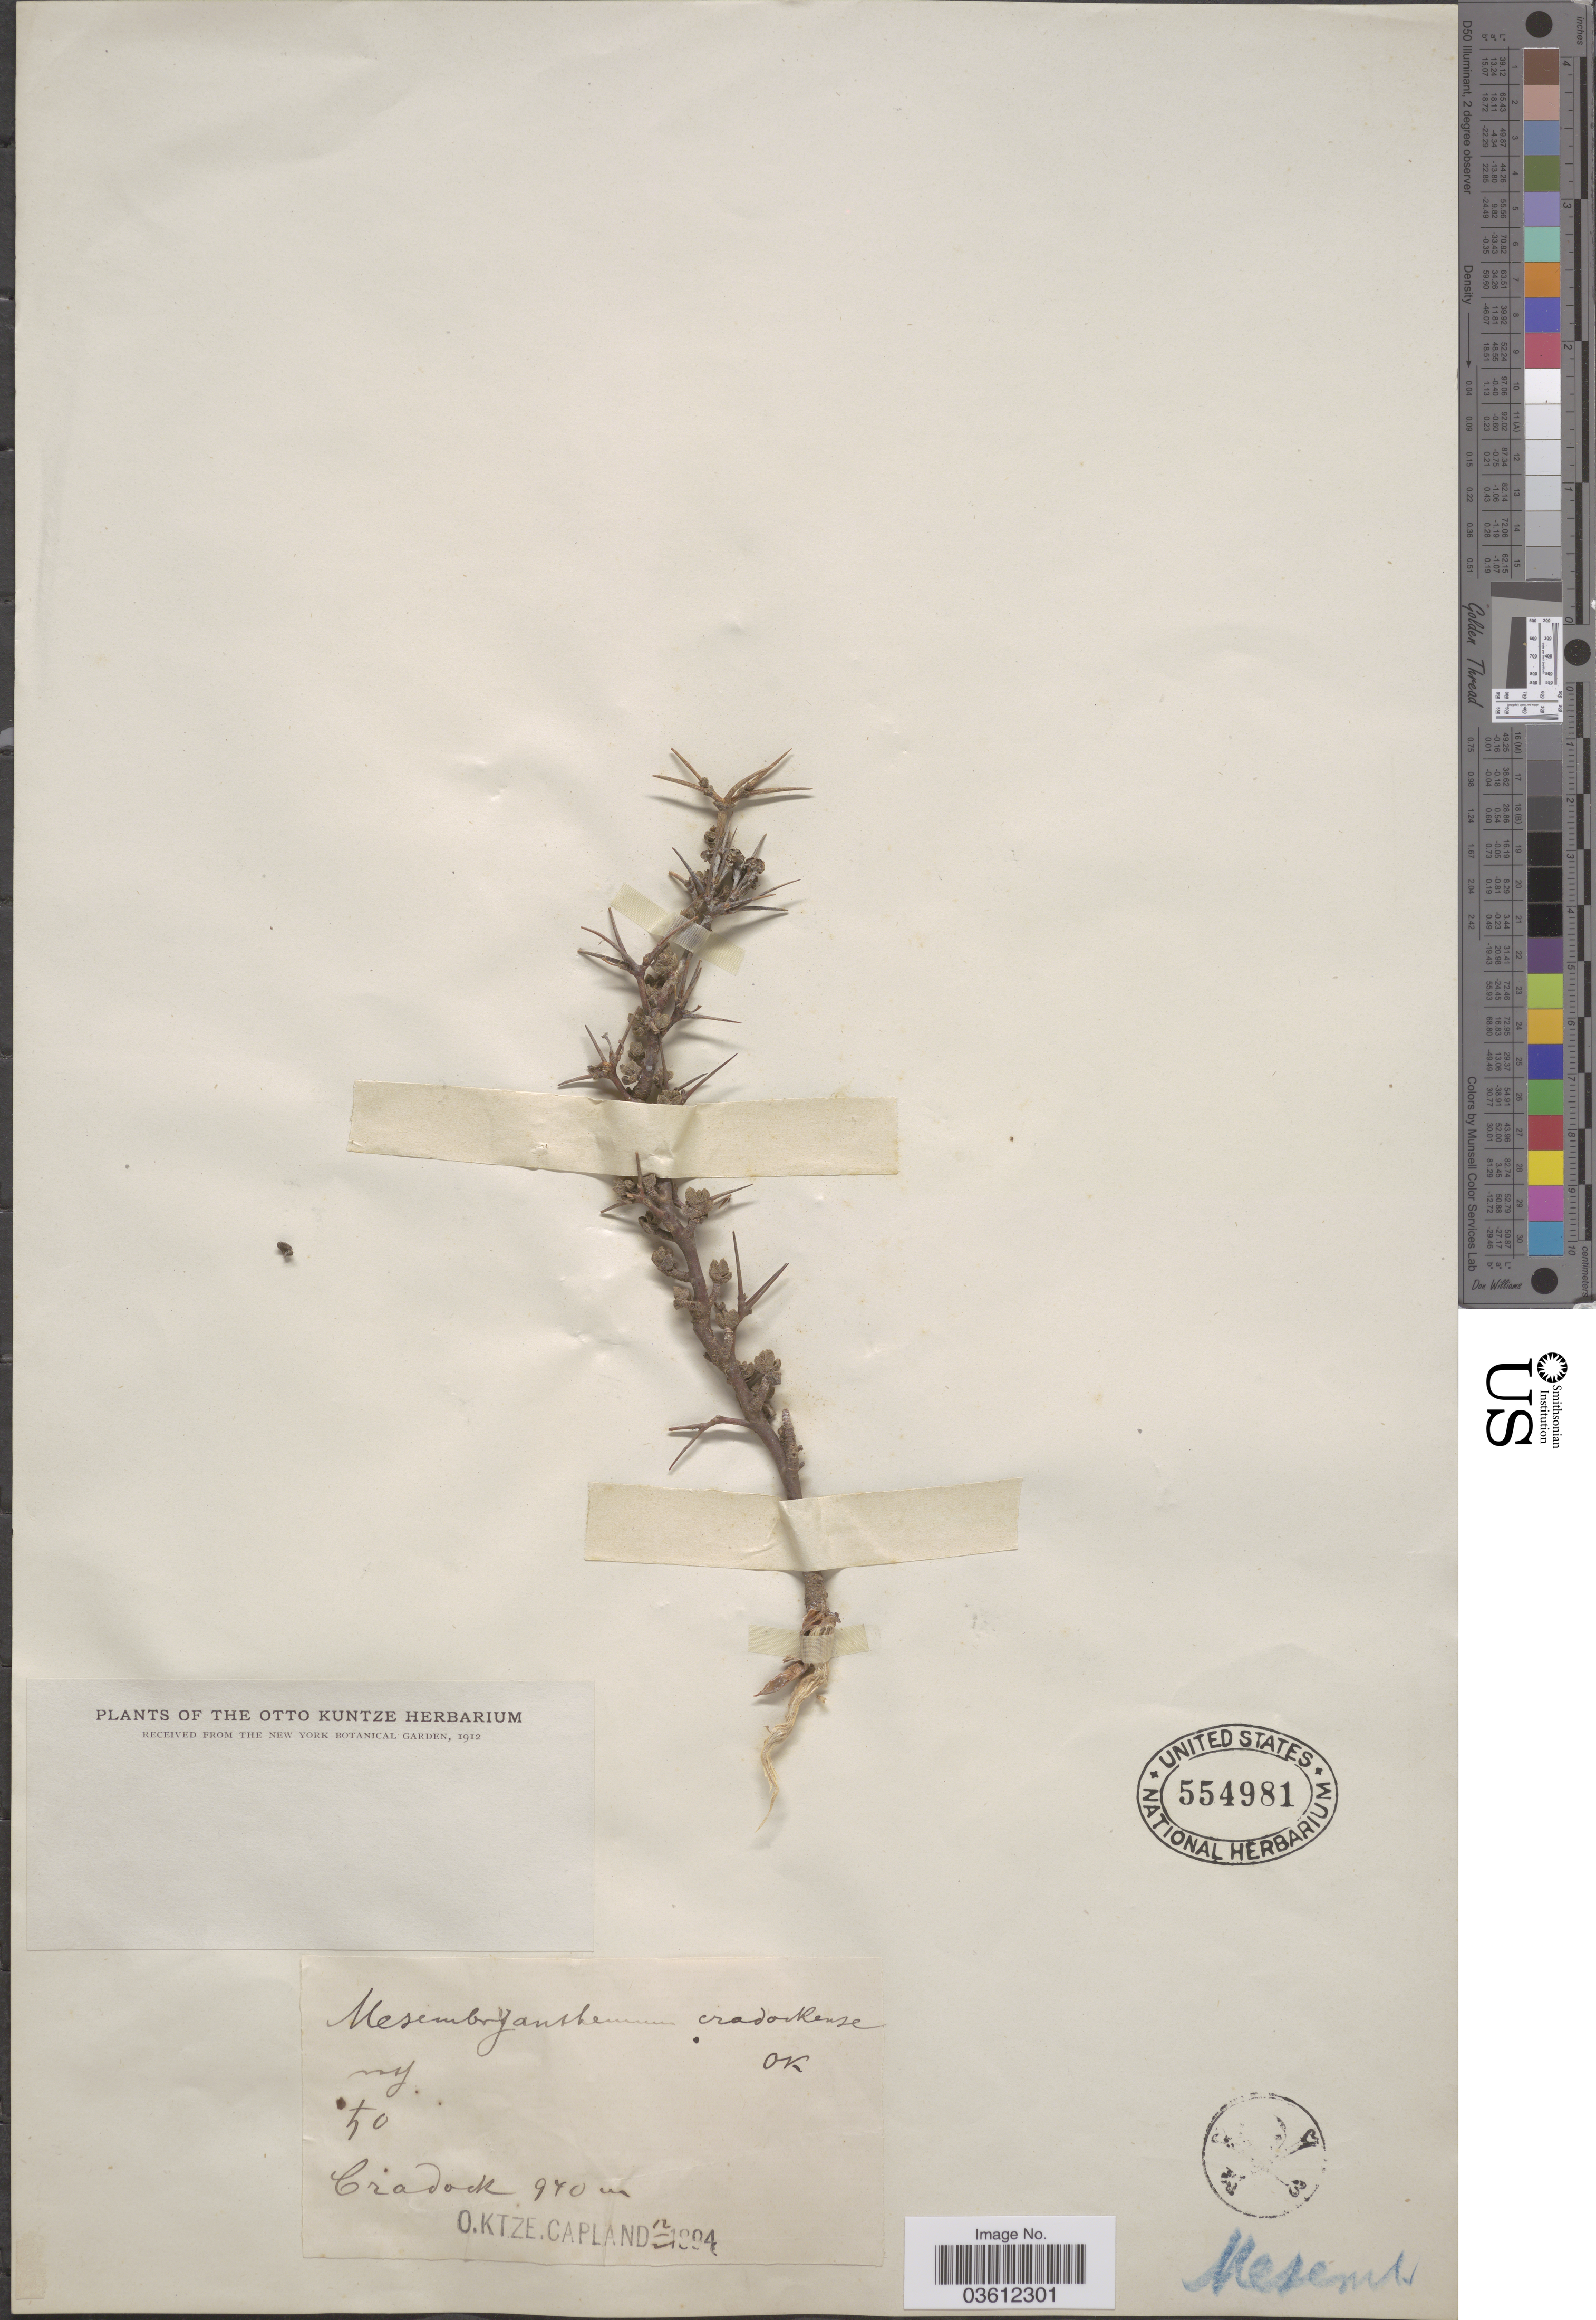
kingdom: Plantae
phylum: Tracheophyta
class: Magnoliopsida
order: Caryophyllales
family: Aizoaceae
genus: Mesembryanthemum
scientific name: Mesembryanthemum cradockense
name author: Kuntze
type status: Possible Type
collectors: C.E.O. Kuntze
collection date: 1894-02-12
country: South Africa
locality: Cradock. Capland.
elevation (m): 940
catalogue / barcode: US 554981